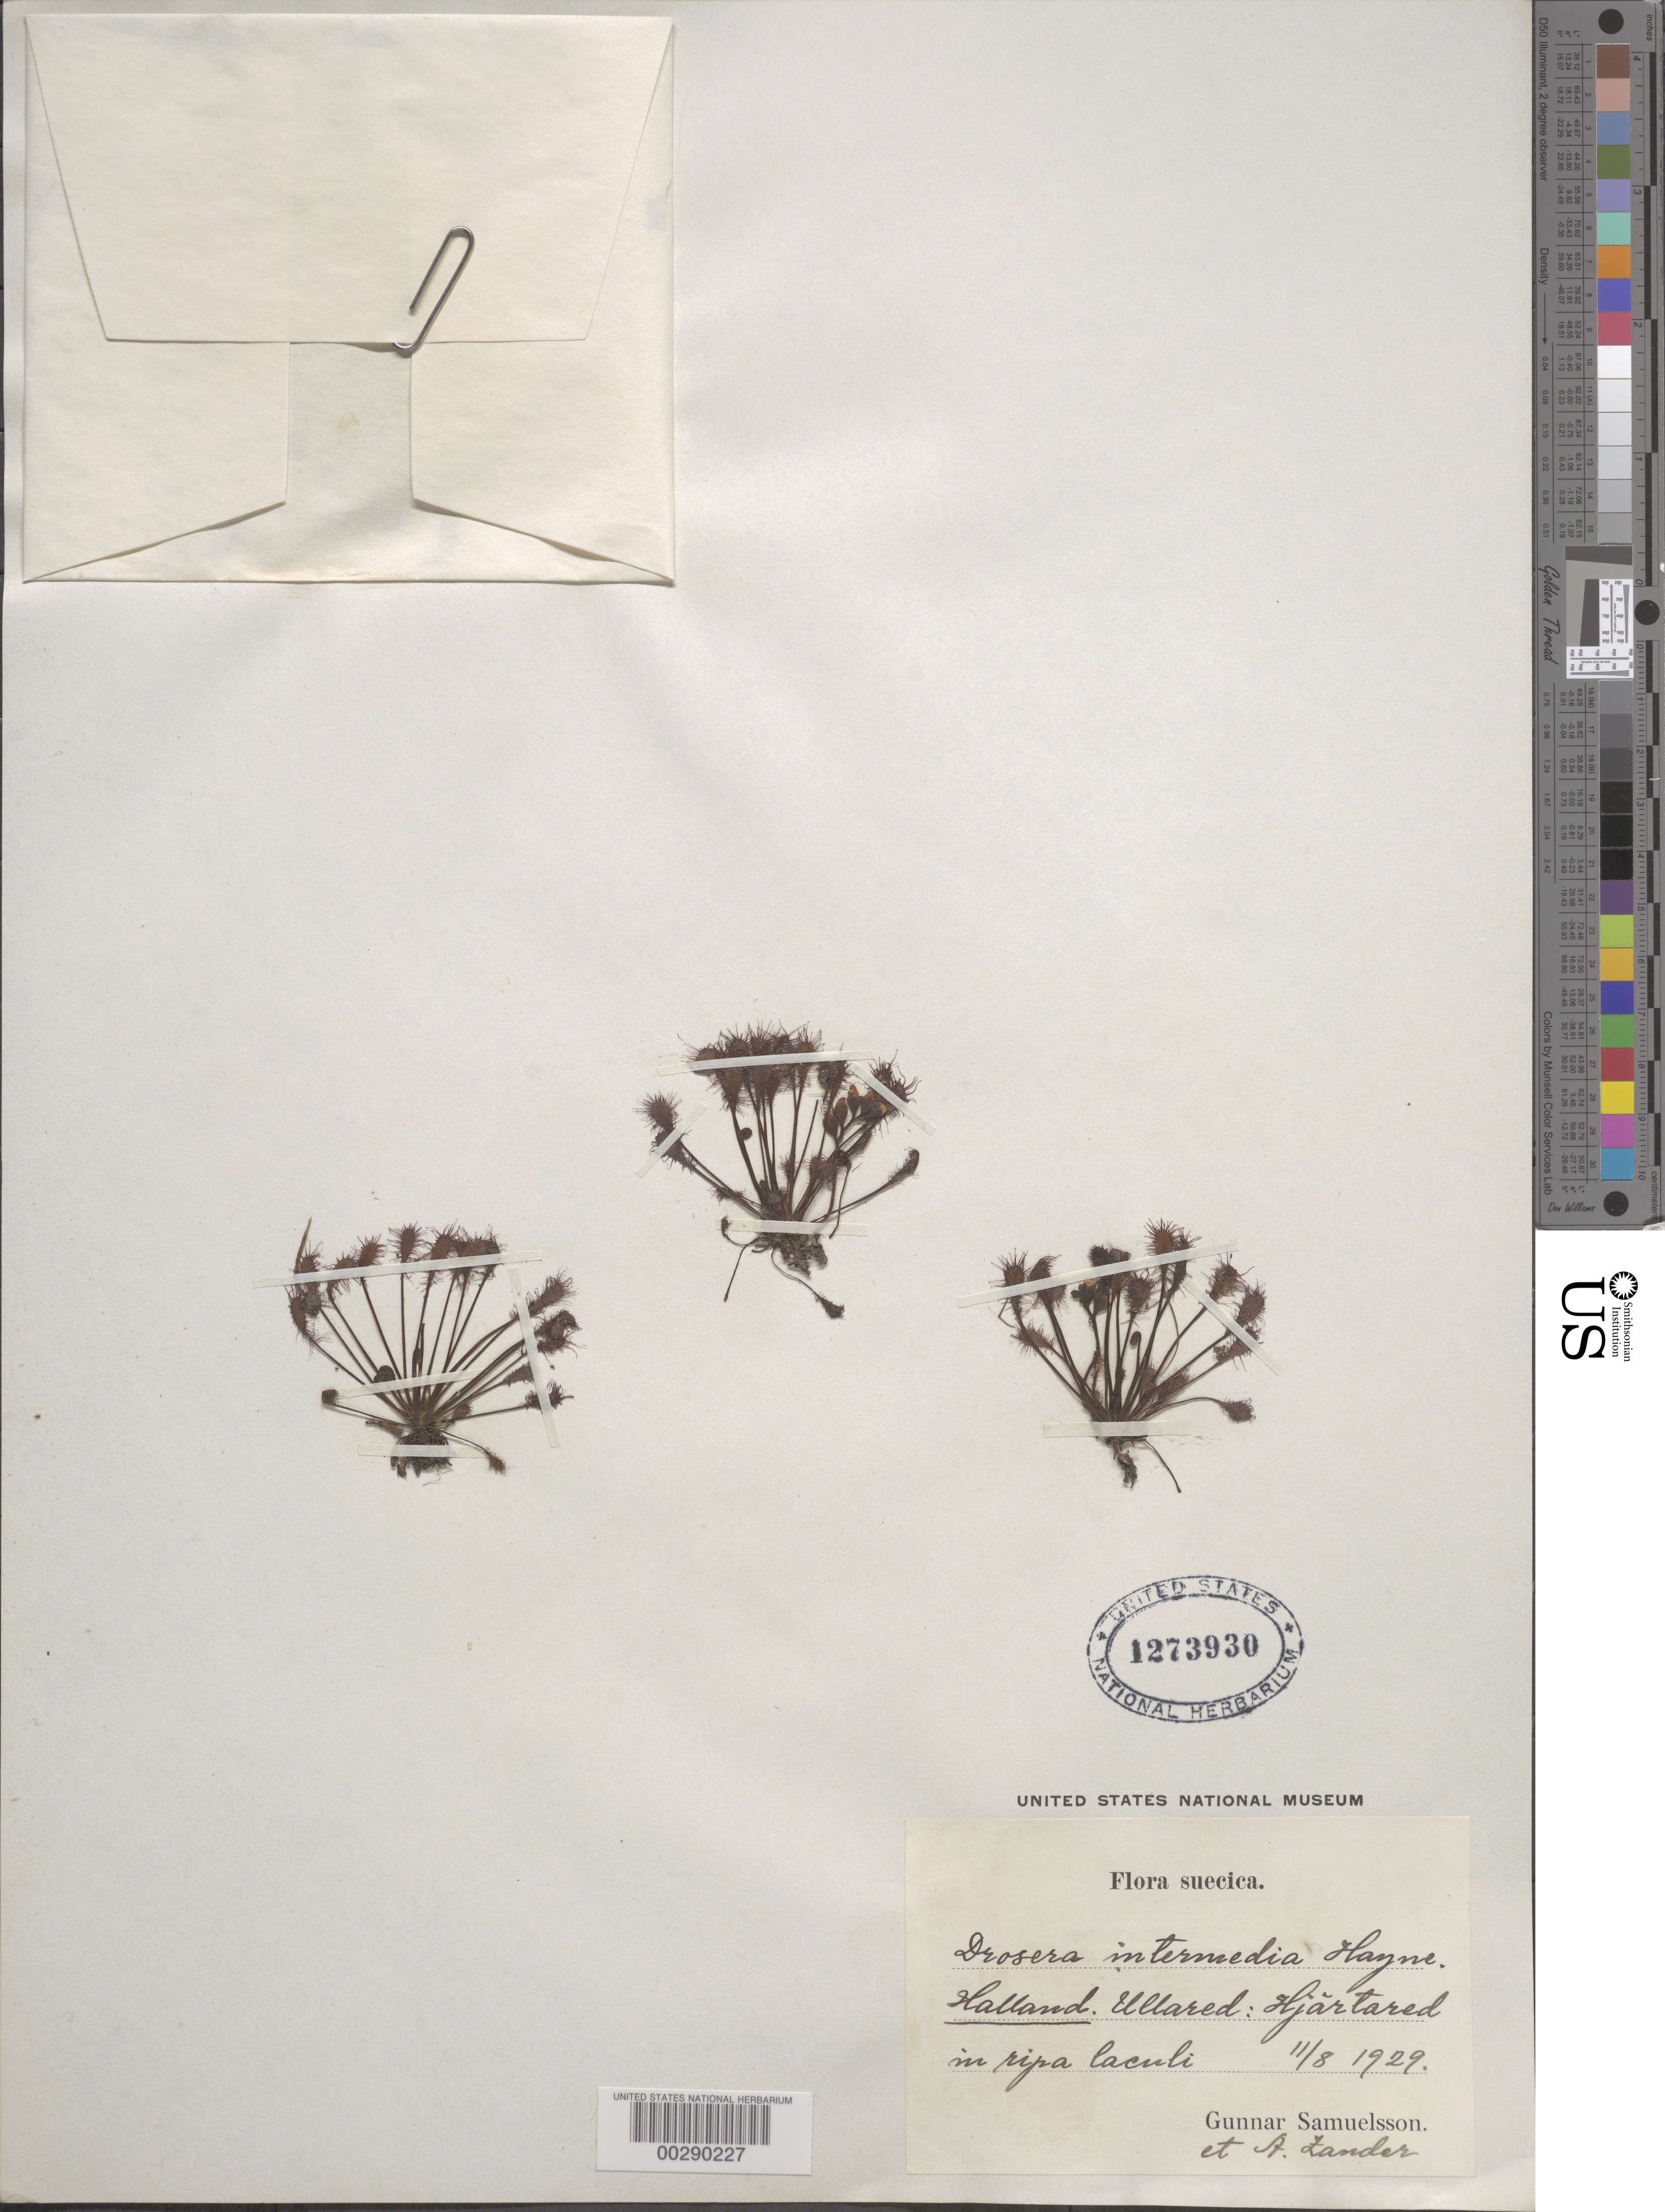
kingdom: Plantae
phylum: Tracheophyta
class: Magnoliopsida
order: Caryophyllales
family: Droseraceae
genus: Drosera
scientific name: Drosera intermedia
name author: Hayne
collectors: G. Samuelsson & A. Zander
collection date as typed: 11 Aug 1929 or 08 Nov 1929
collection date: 1929-08-11 or 1929-11-08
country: Sweden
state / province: Halland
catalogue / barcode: US 1273930